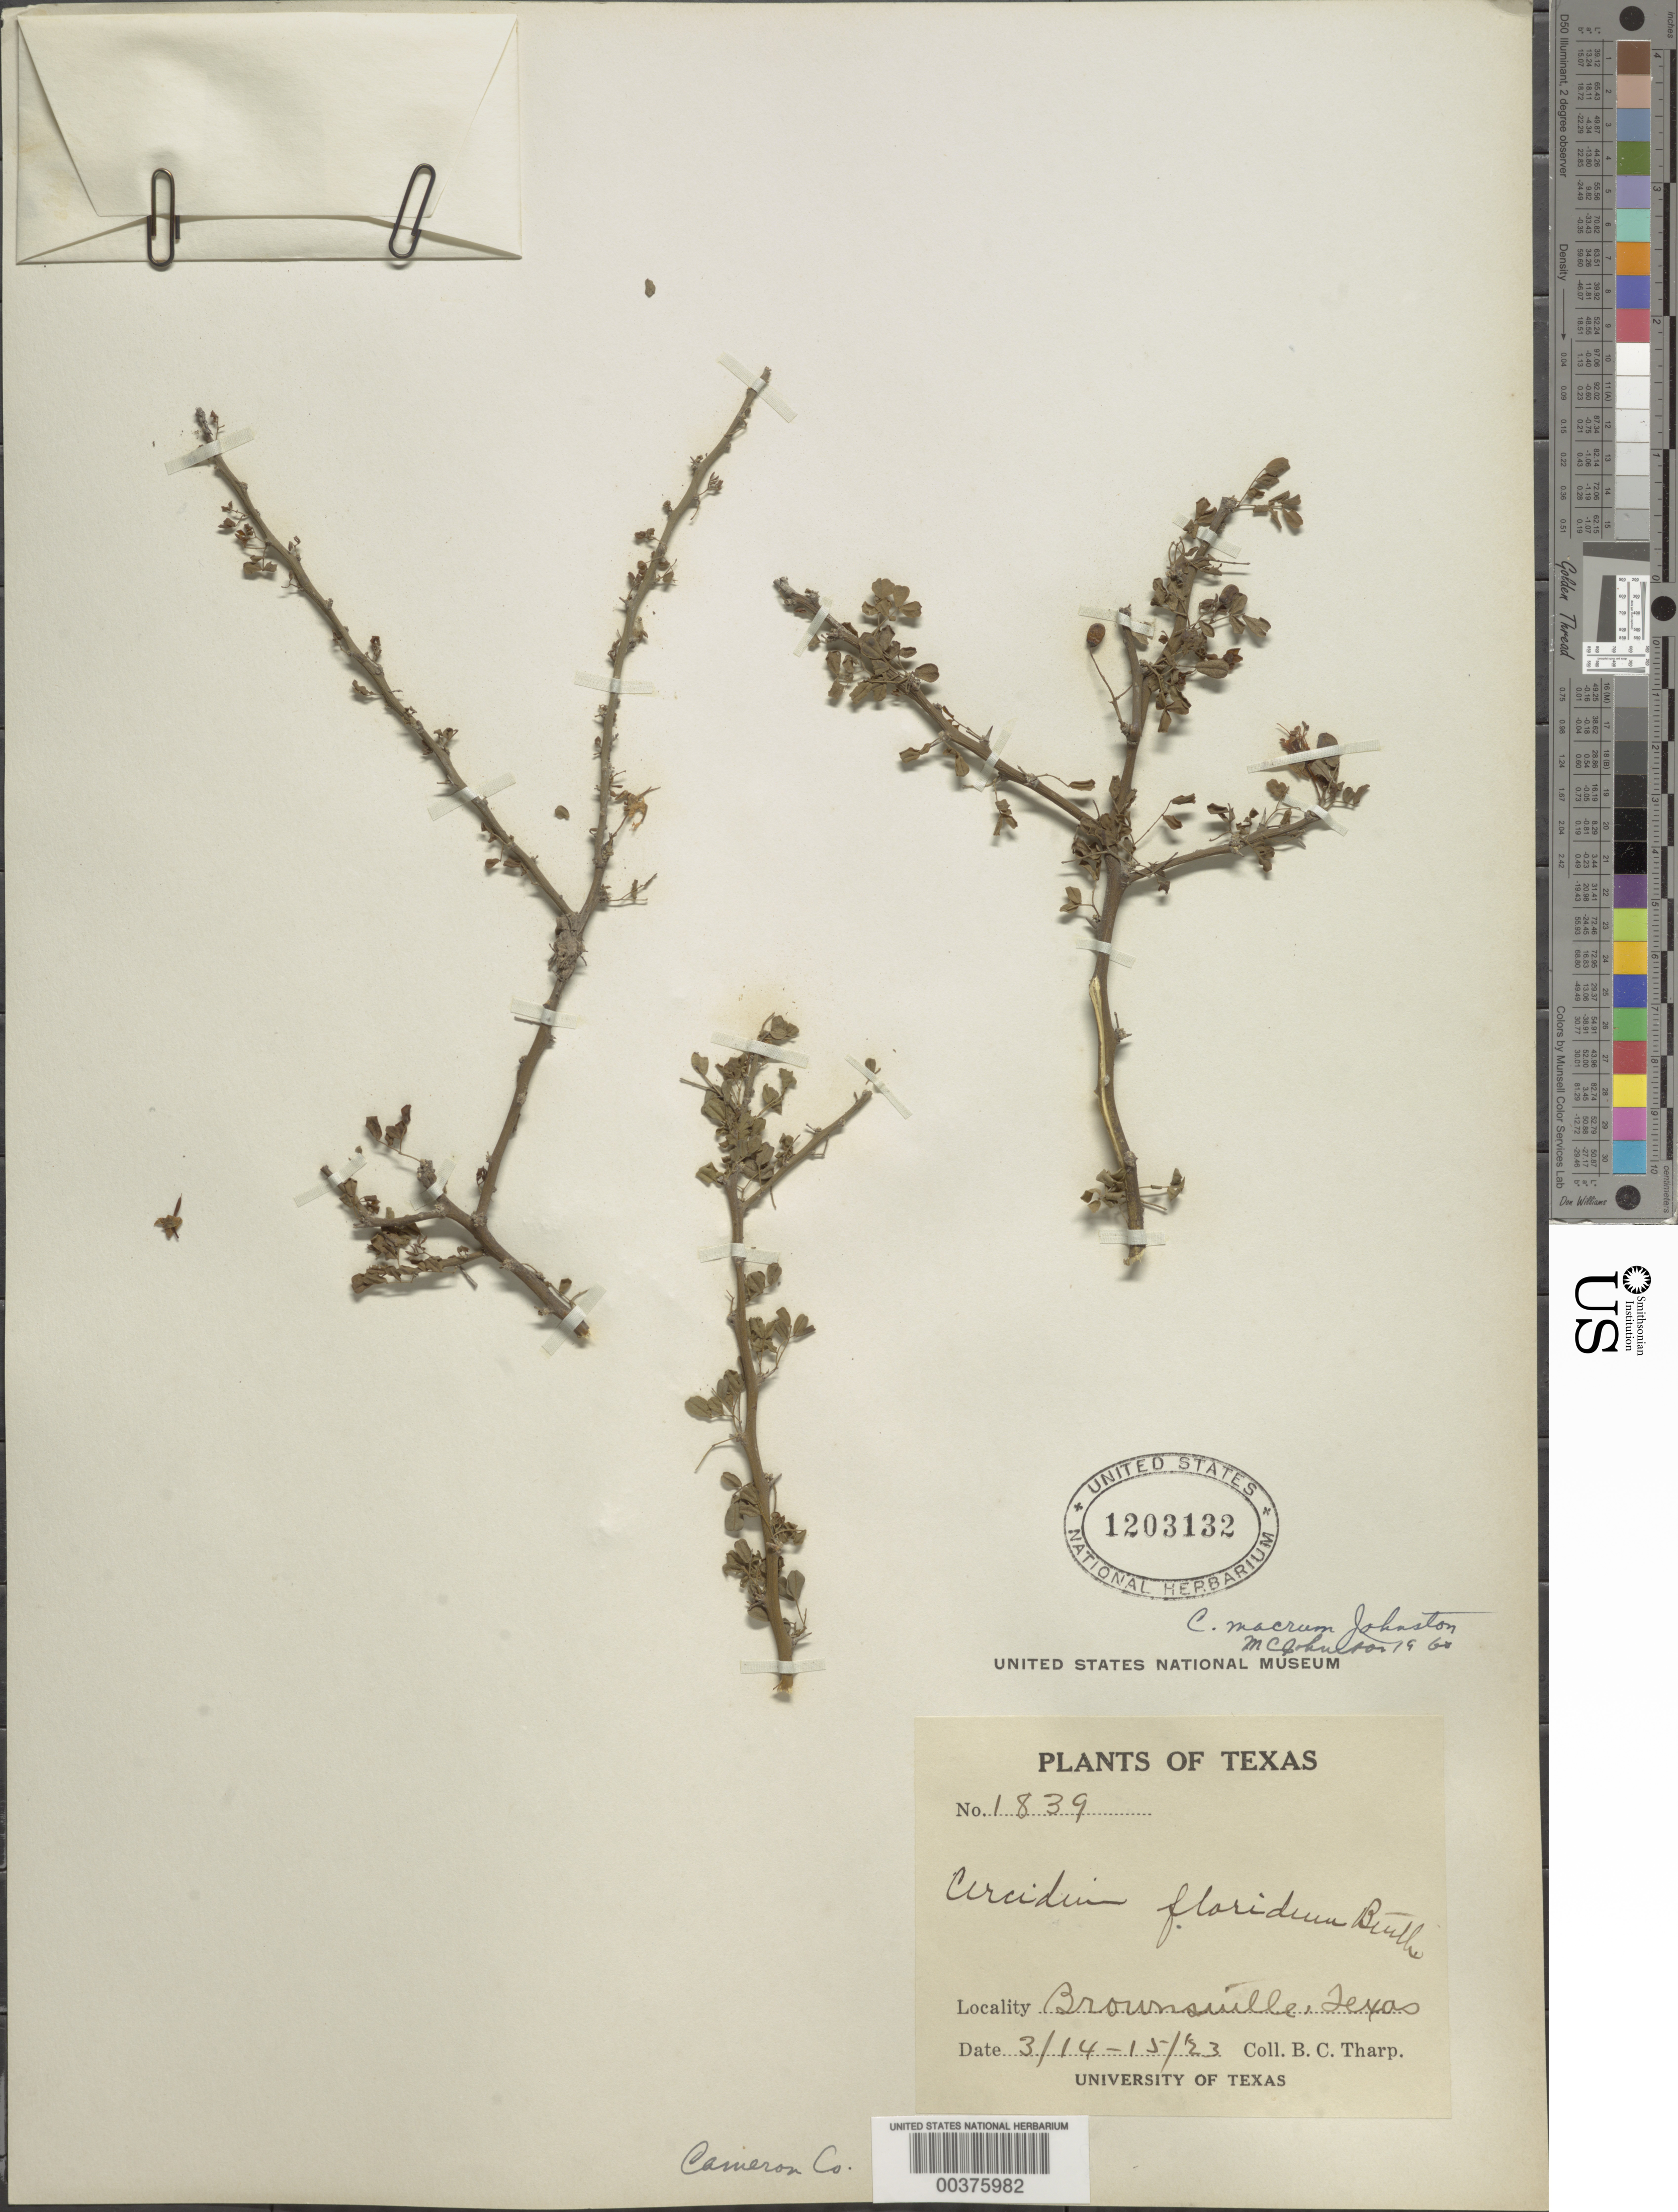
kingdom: Plantae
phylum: Tracheophyta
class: Magnoliopsida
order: Fabales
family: Fabaceae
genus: Parkinsonia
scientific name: Parkinsonia texana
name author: (A. Gray) S. Watson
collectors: B. C. Tharp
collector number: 1839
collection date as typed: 14 Mar 1923 and 15 Mar 1923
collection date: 1923-03-14,1923-03-15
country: United States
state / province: Texas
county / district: Cameron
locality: Brownsville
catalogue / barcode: US 1203132